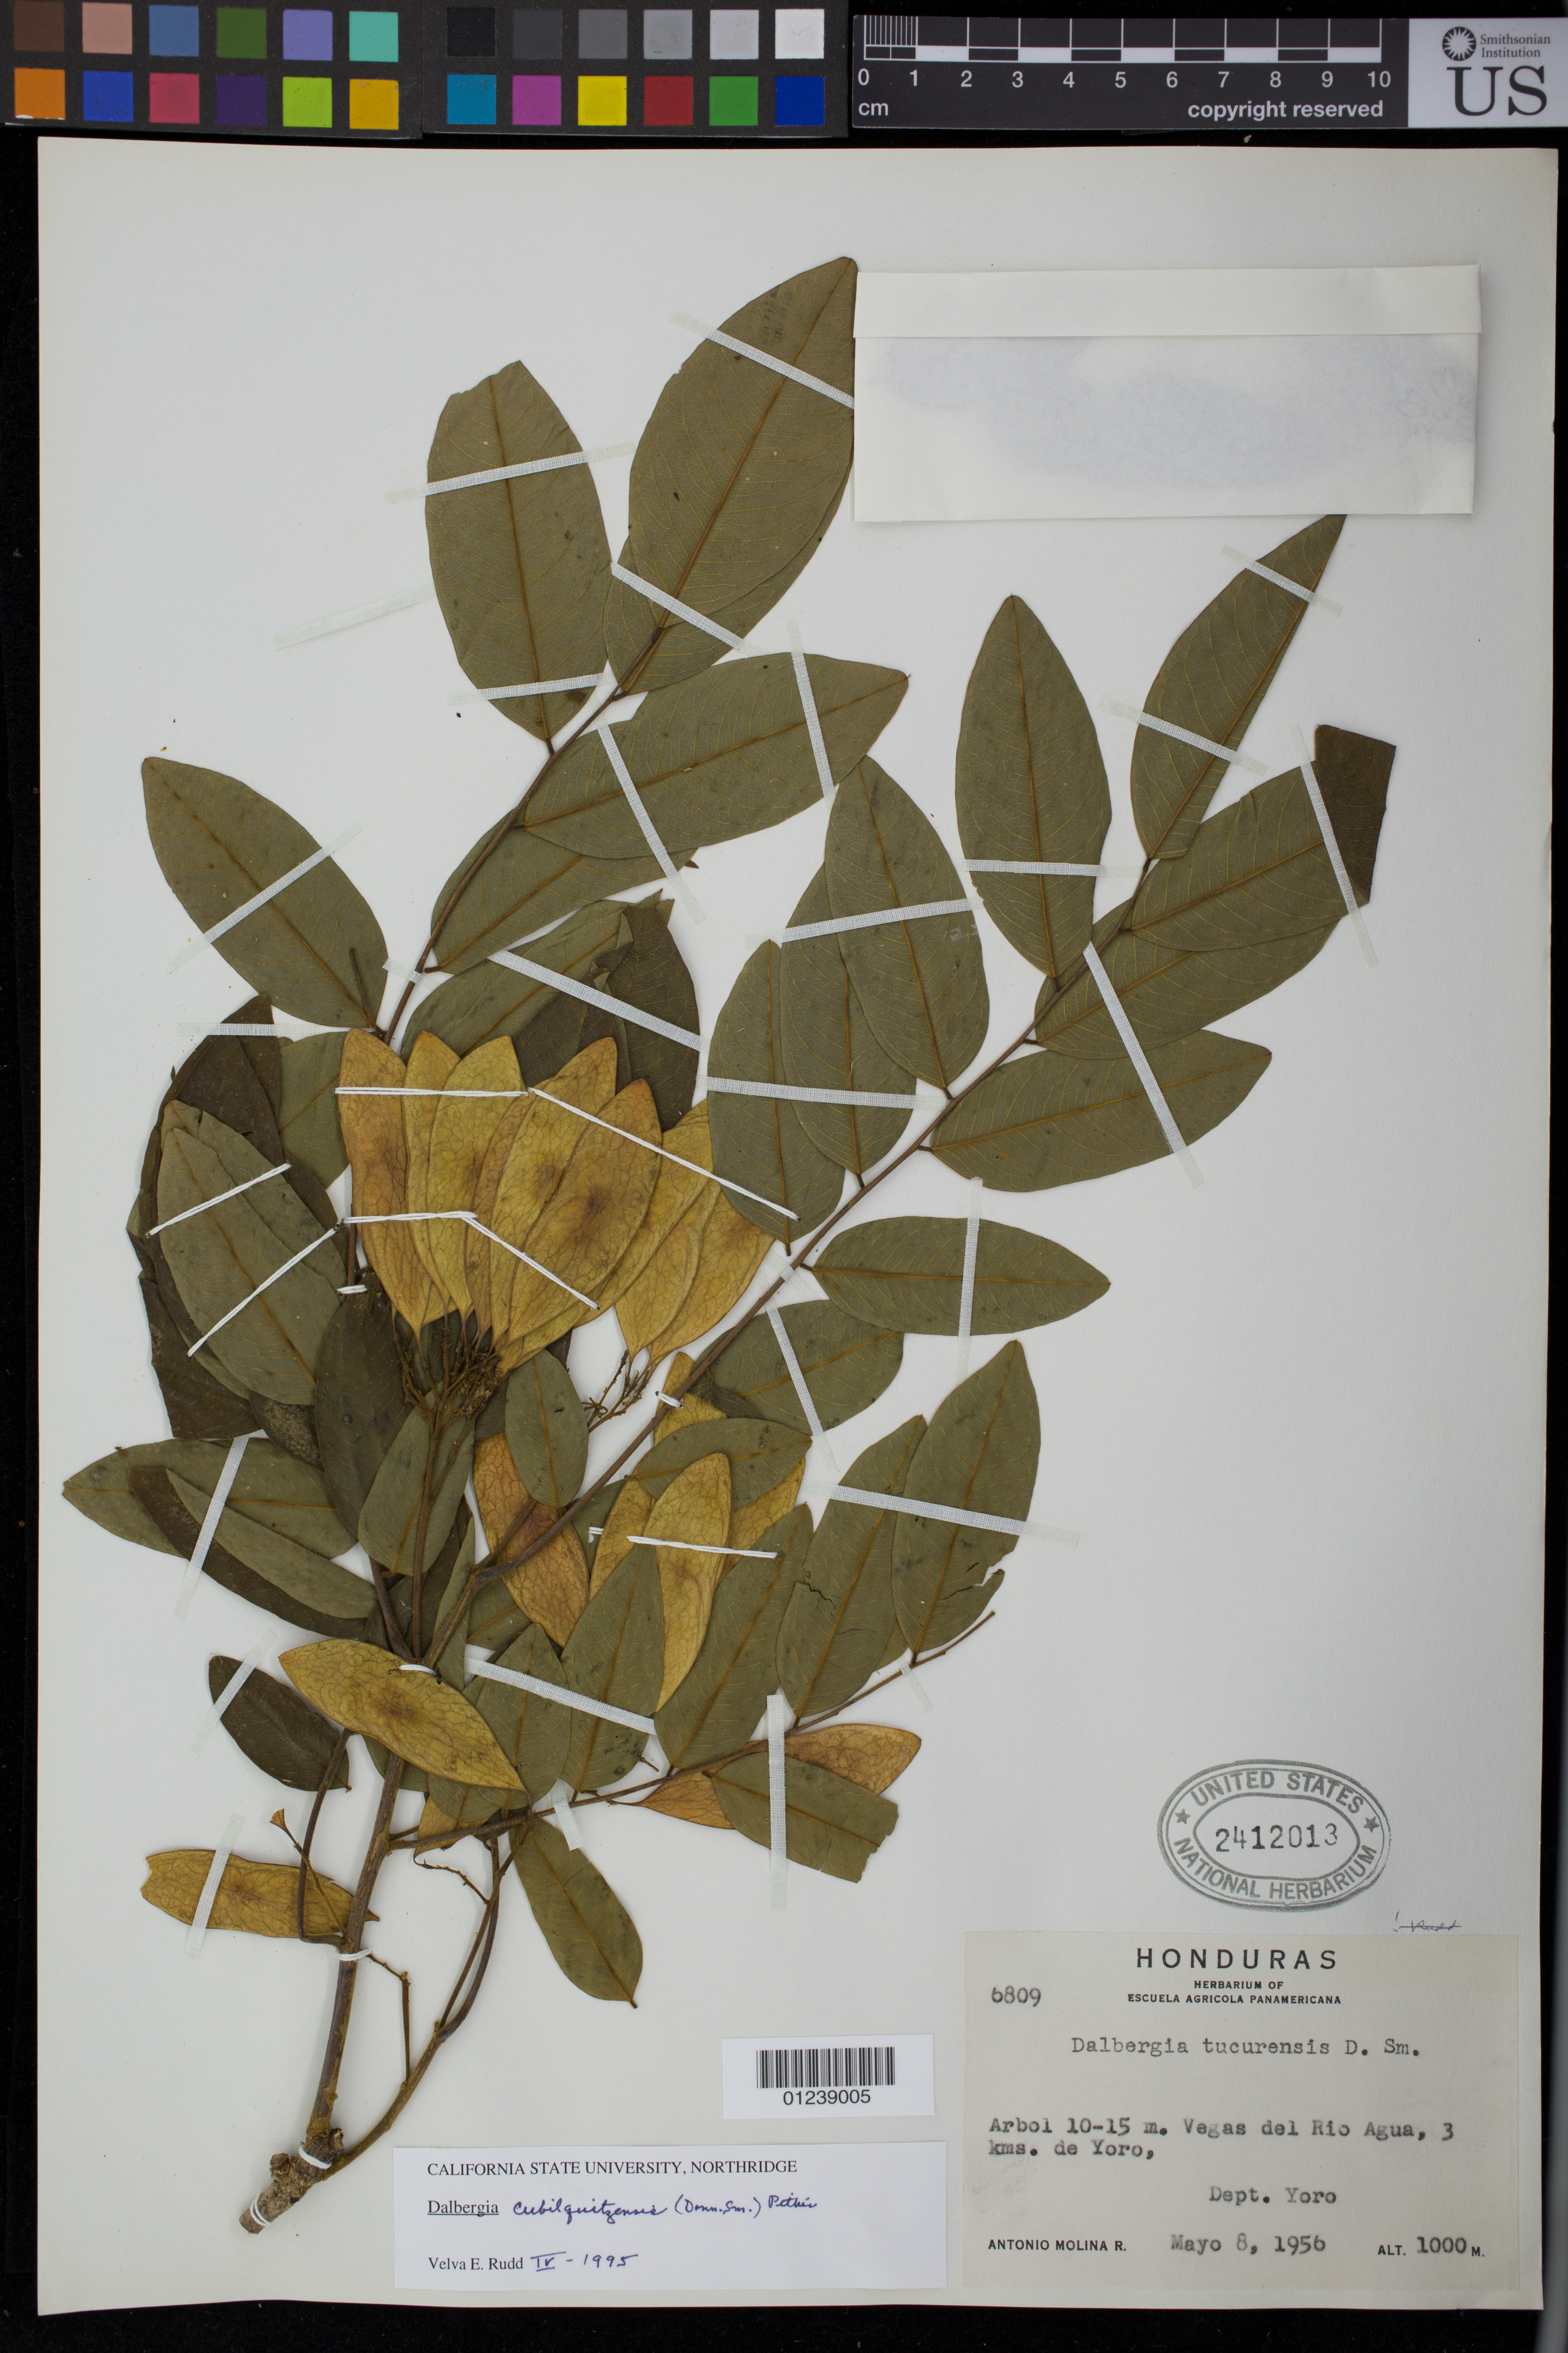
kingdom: Plantae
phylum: Tracheophyta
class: Magnoliopsida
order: Fabales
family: Fabaceae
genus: Dalbergia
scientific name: Dalbergia cubilquitzensis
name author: (Donn. Sm.) Pittier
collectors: A. Molina R.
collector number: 6809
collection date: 1956-05-08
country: Honduras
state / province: Yoro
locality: Vegas del Rio Agua, 3 kms. de Yoro,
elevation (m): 1000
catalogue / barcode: US 2412013